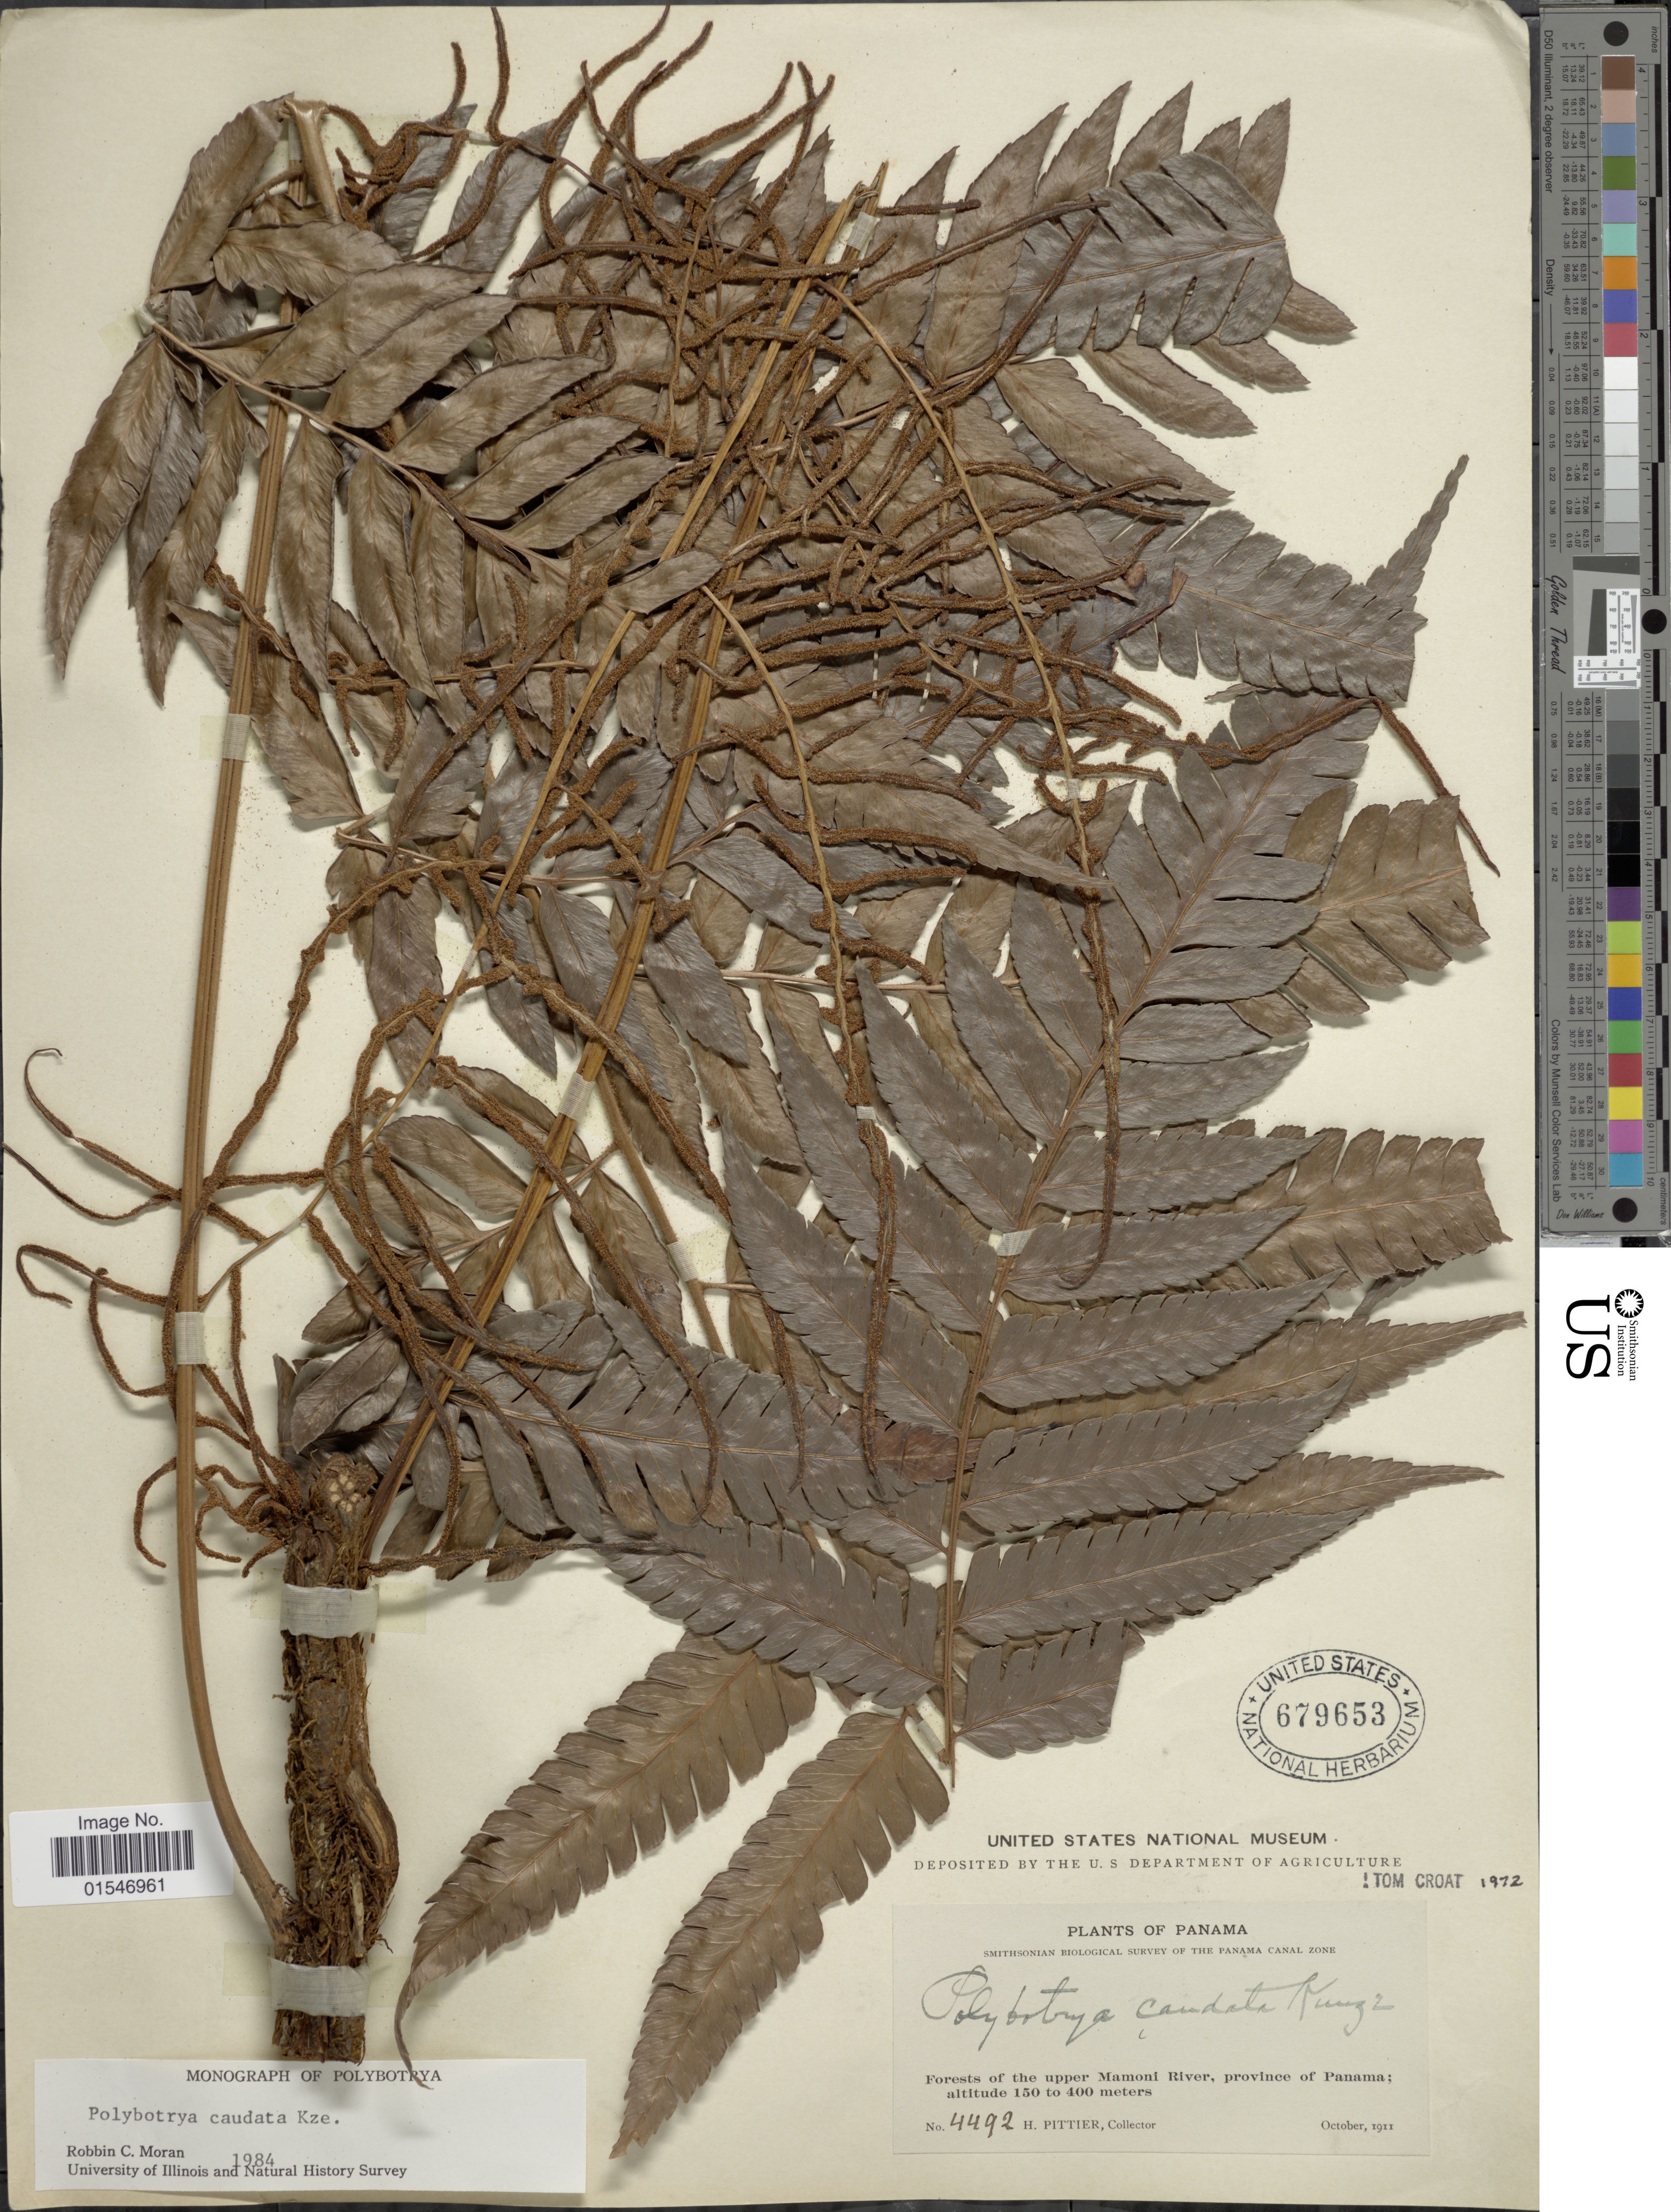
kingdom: Plantae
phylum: Tracheophyta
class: Polypodiopsida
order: Polypodiales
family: Dryopteridaceae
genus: Polybotrya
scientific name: Polybotrya caudata f. caudata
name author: Kunze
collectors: H. F. Pittier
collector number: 4492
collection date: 1911-10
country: Panama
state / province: Panamá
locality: Panama, Forets of the upper Mamoni River, province of Panama.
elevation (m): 150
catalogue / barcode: US 679653